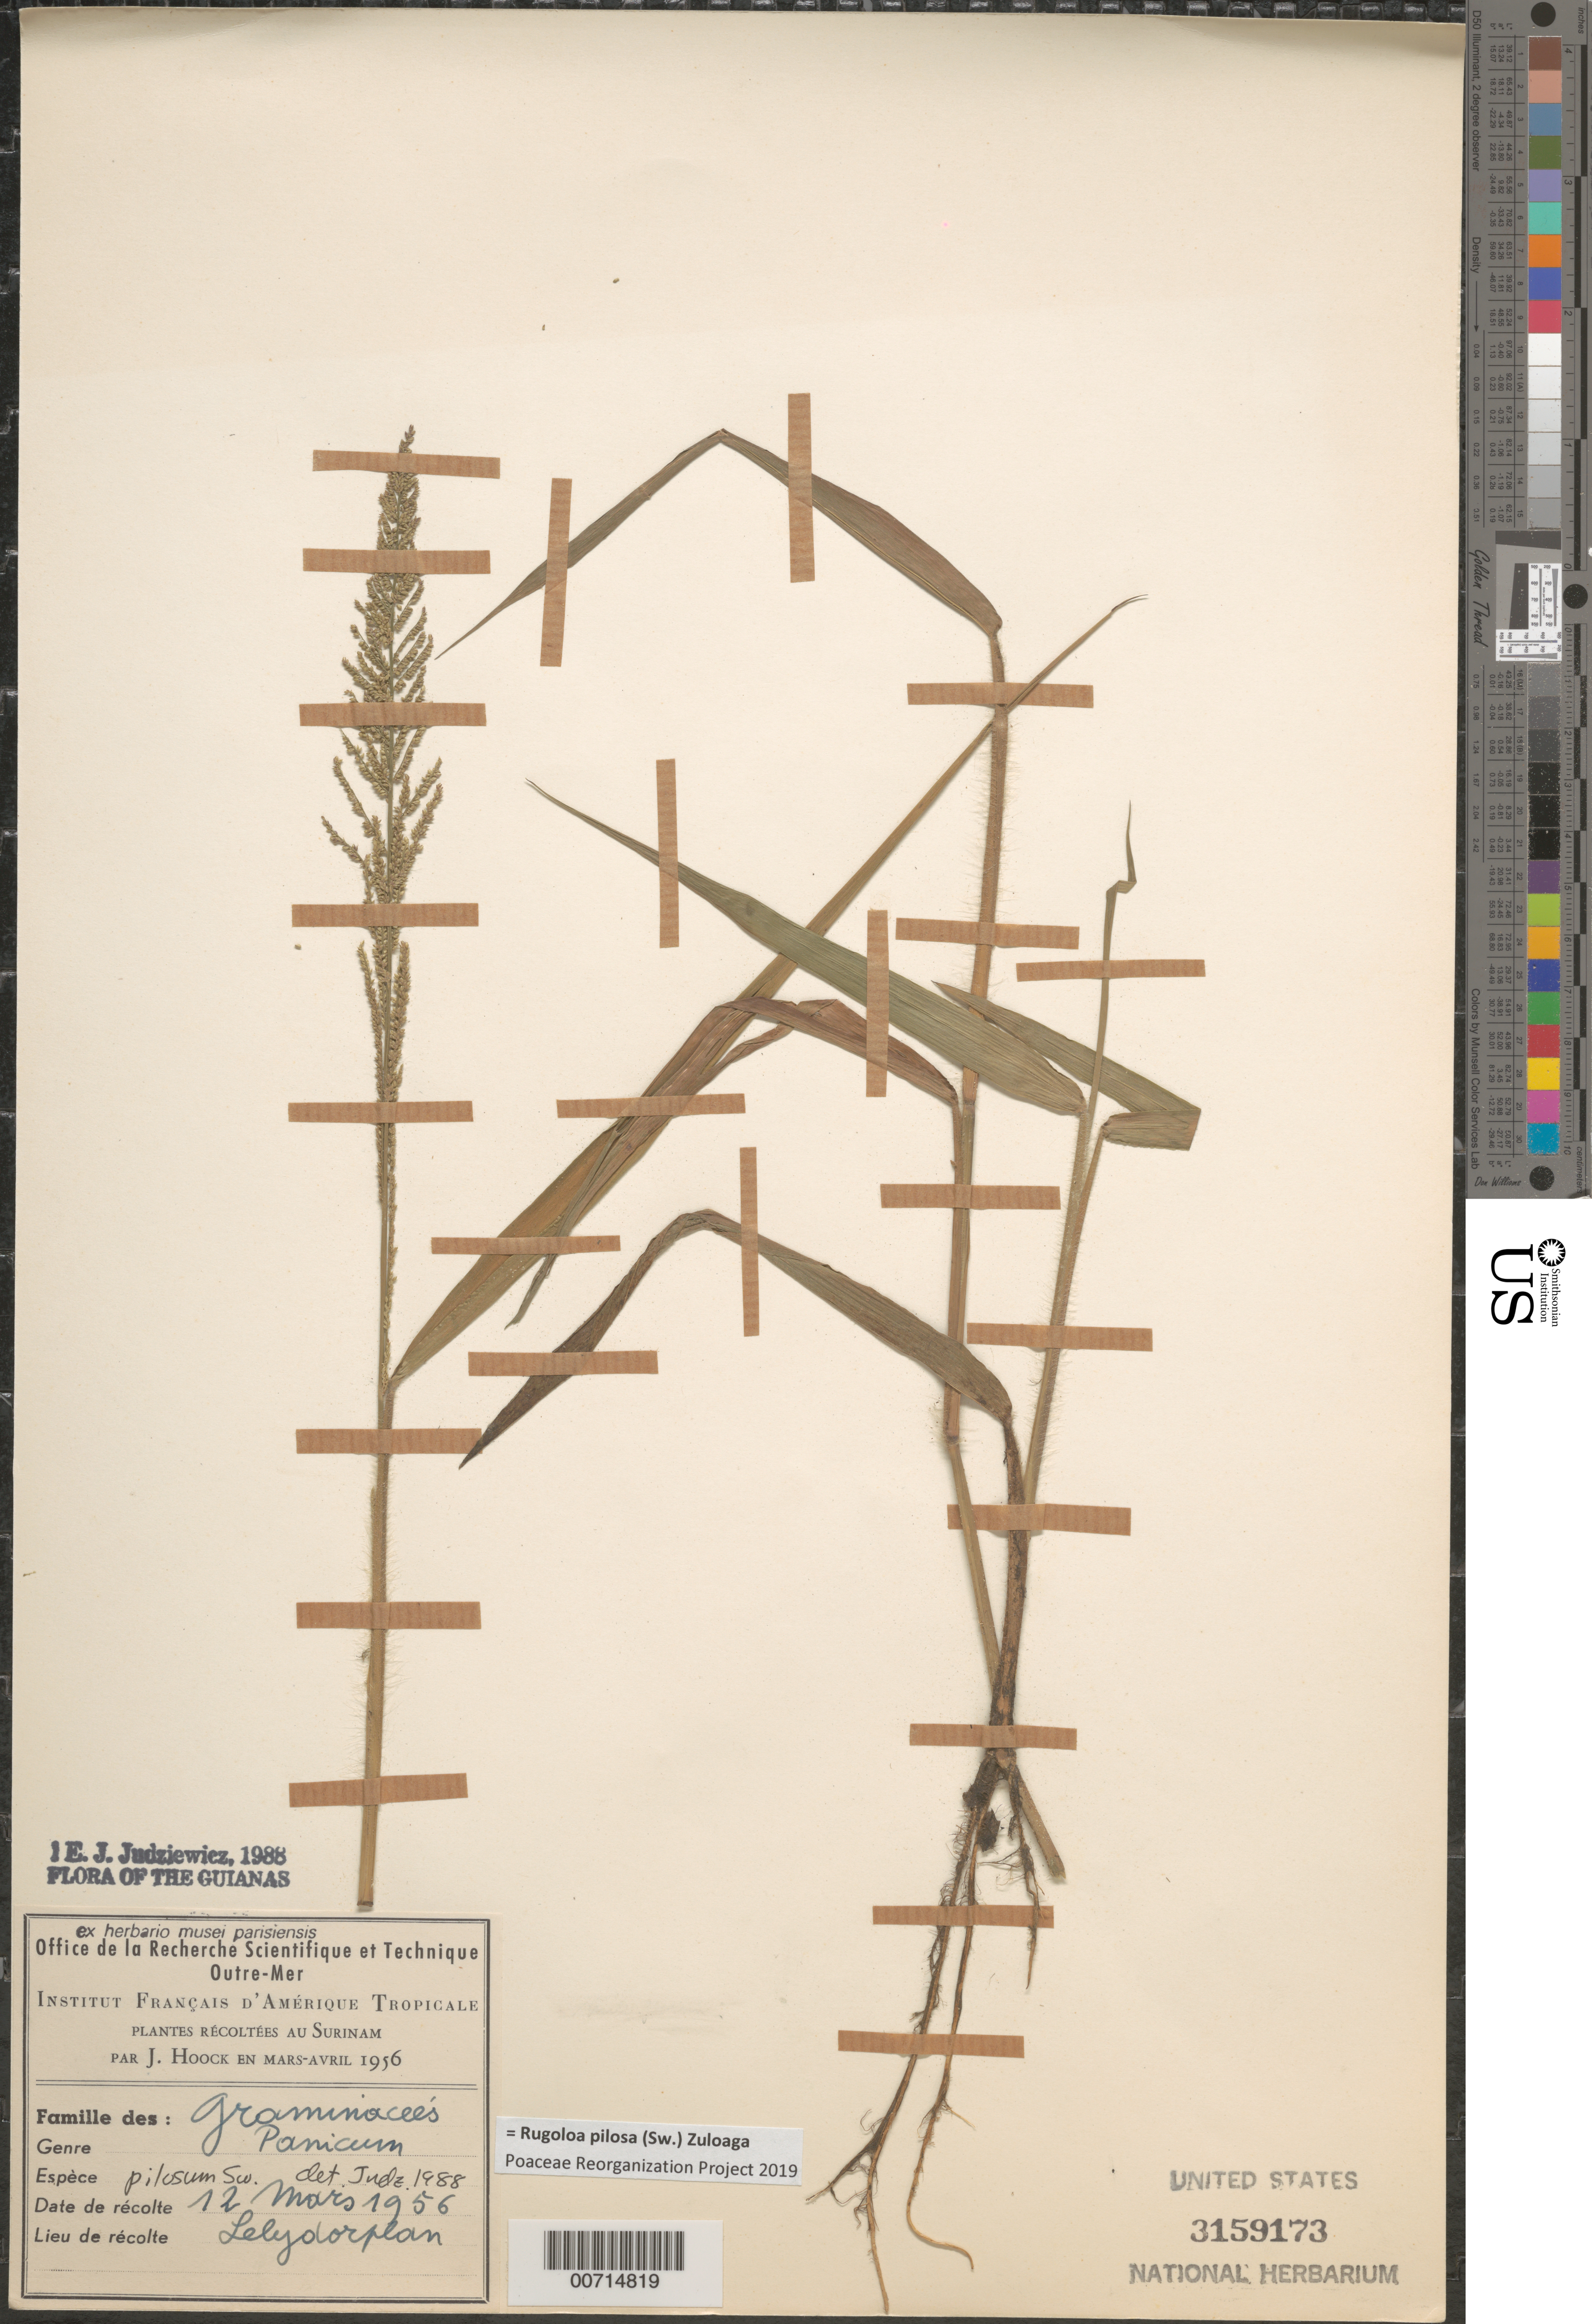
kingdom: Plantae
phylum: Tracheophyta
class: Liliopsida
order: Poales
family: Poaceae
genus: Panicum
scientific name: Panicum pilosum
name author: Sw.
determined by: Judziewicz, E. J.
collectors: J. Hoock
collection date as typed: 12-Mar-56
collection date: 1956-03-12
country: Suriname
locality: Lelydorplan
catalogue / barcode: US 3159173